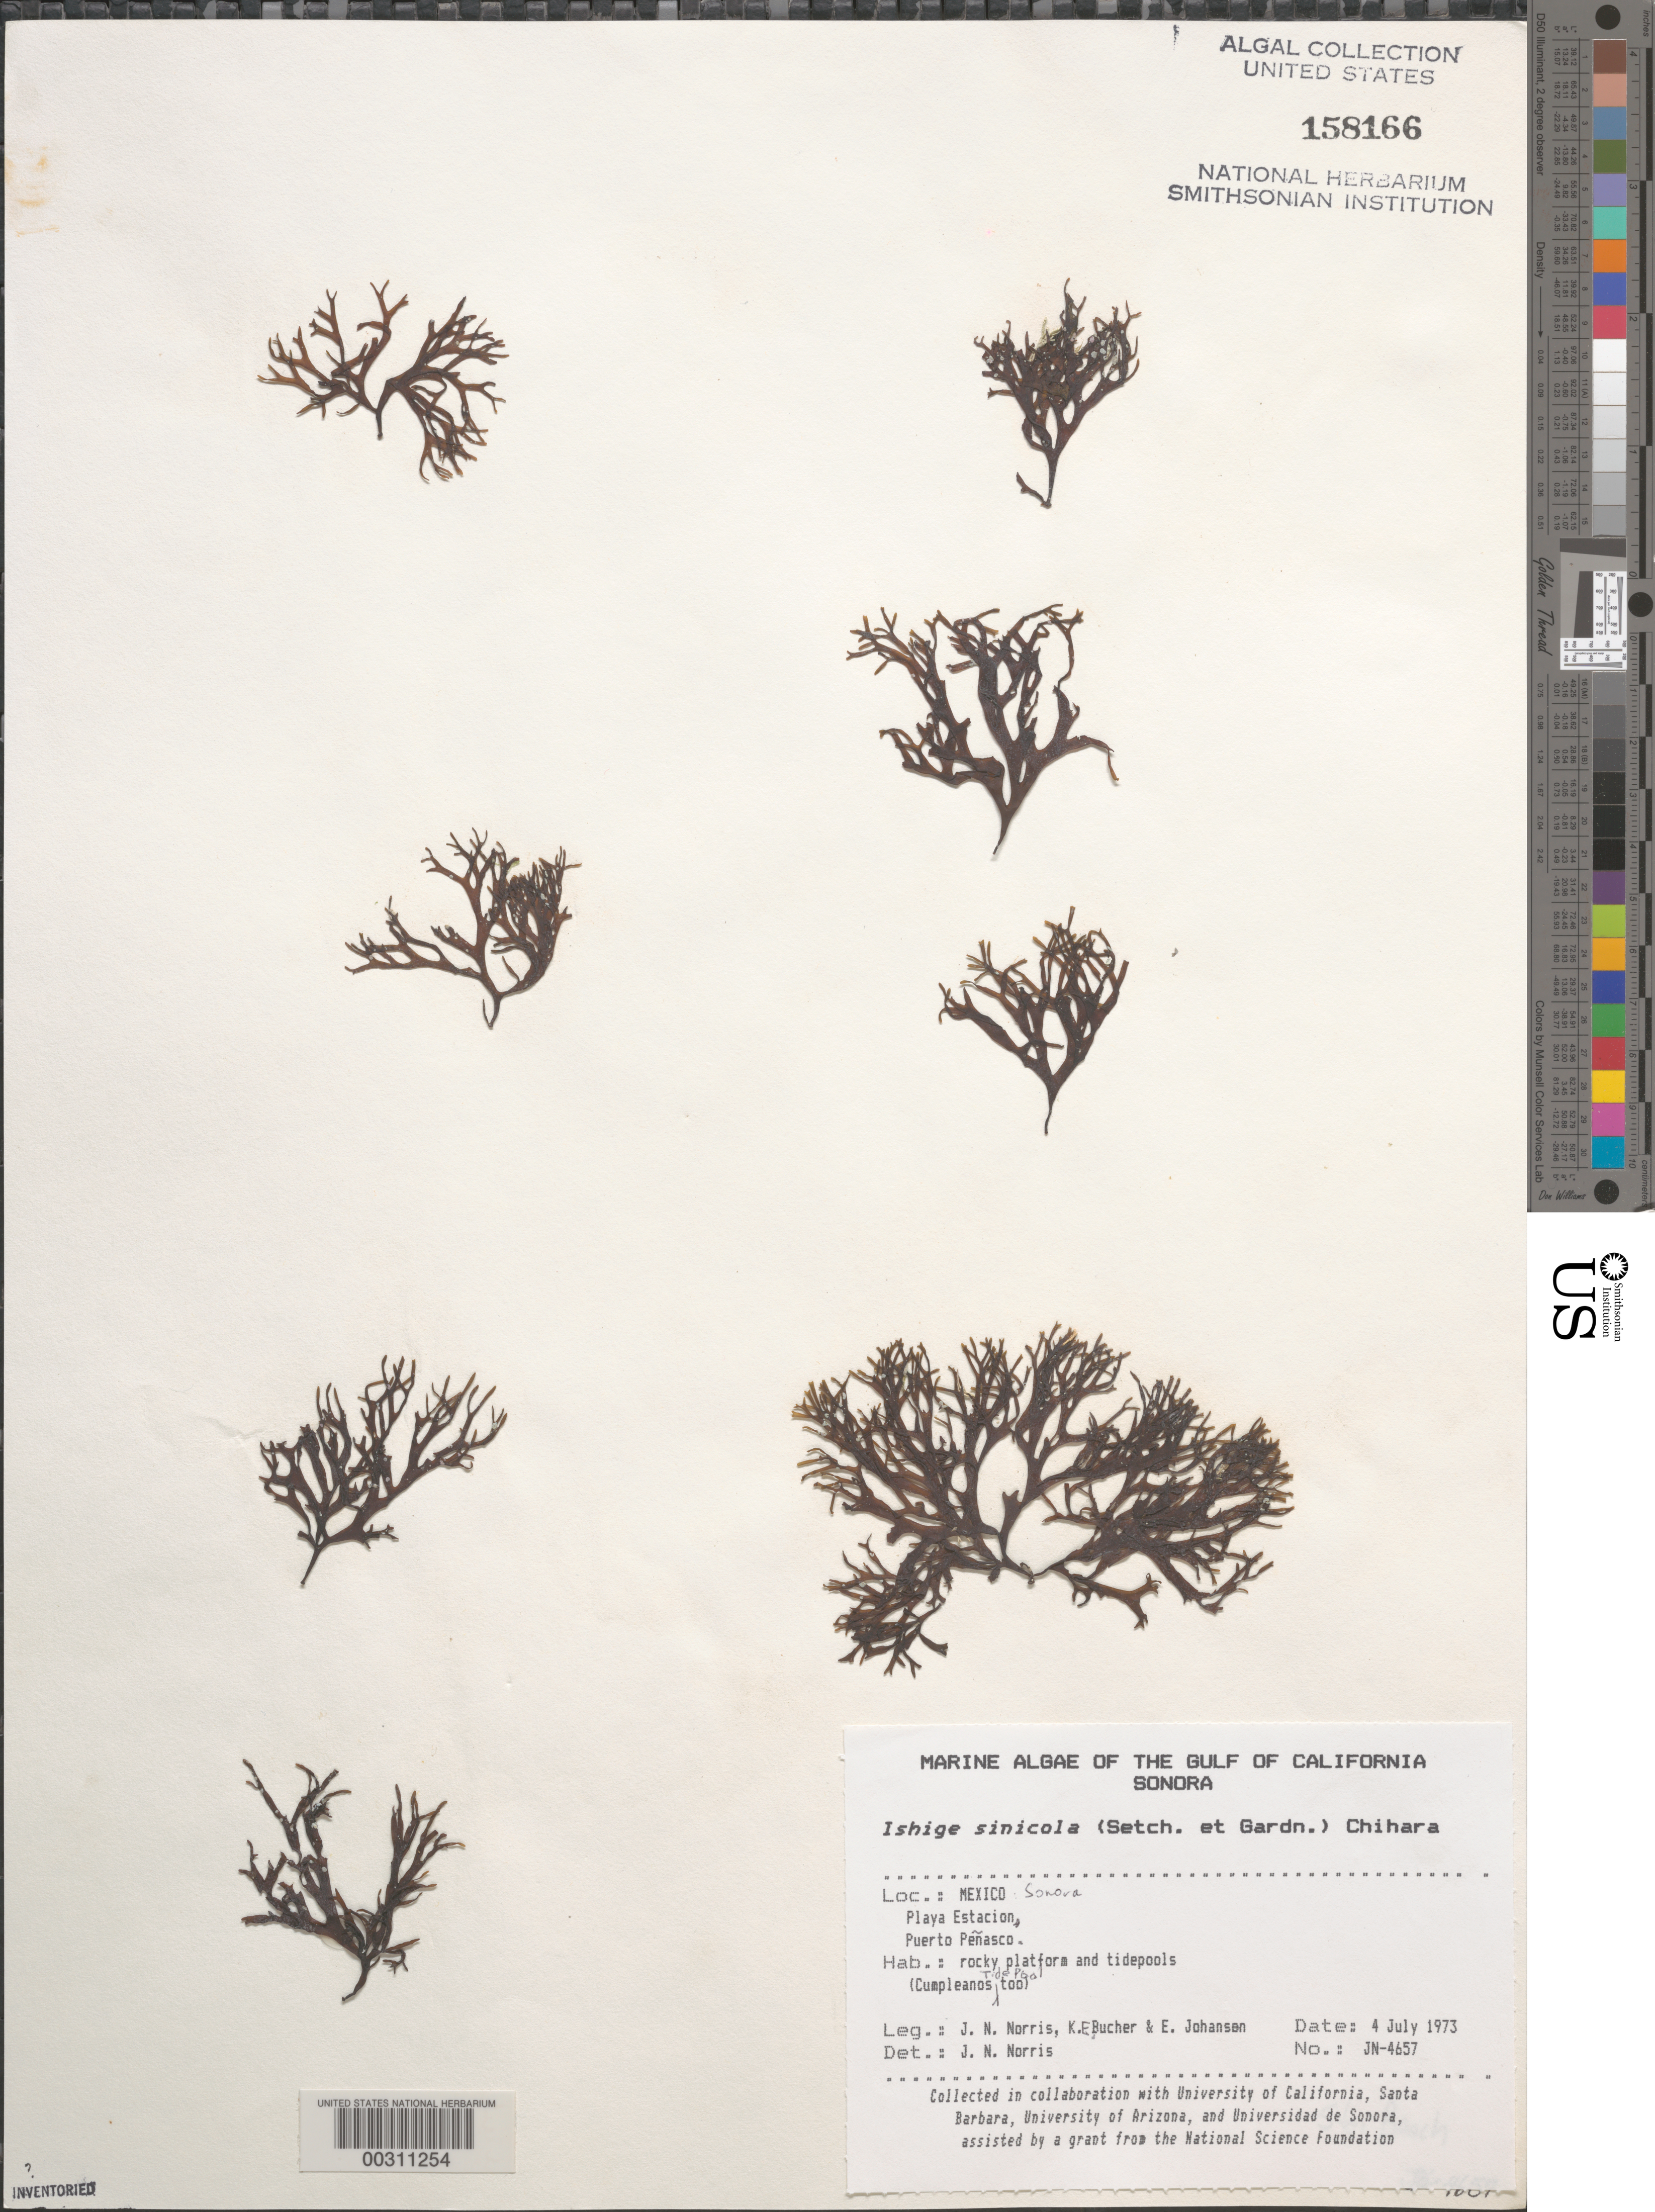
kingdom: Chromista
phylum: Ochrophyta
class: Phaeophyceae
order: Ishigeales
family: Ishigeaceae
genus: Ishige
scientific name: Ishige sinicola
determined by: Norris, James N.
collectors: J. N. Norris, K. E. Bucher & E. Johansen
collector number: JN-4657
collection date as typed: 04 Jul 1973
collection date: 1973-07-04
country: Mexico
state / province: Sonora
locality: Playa Estacion, Puerto Penasco, Cumpleanos tide pool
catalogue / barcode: US 158166